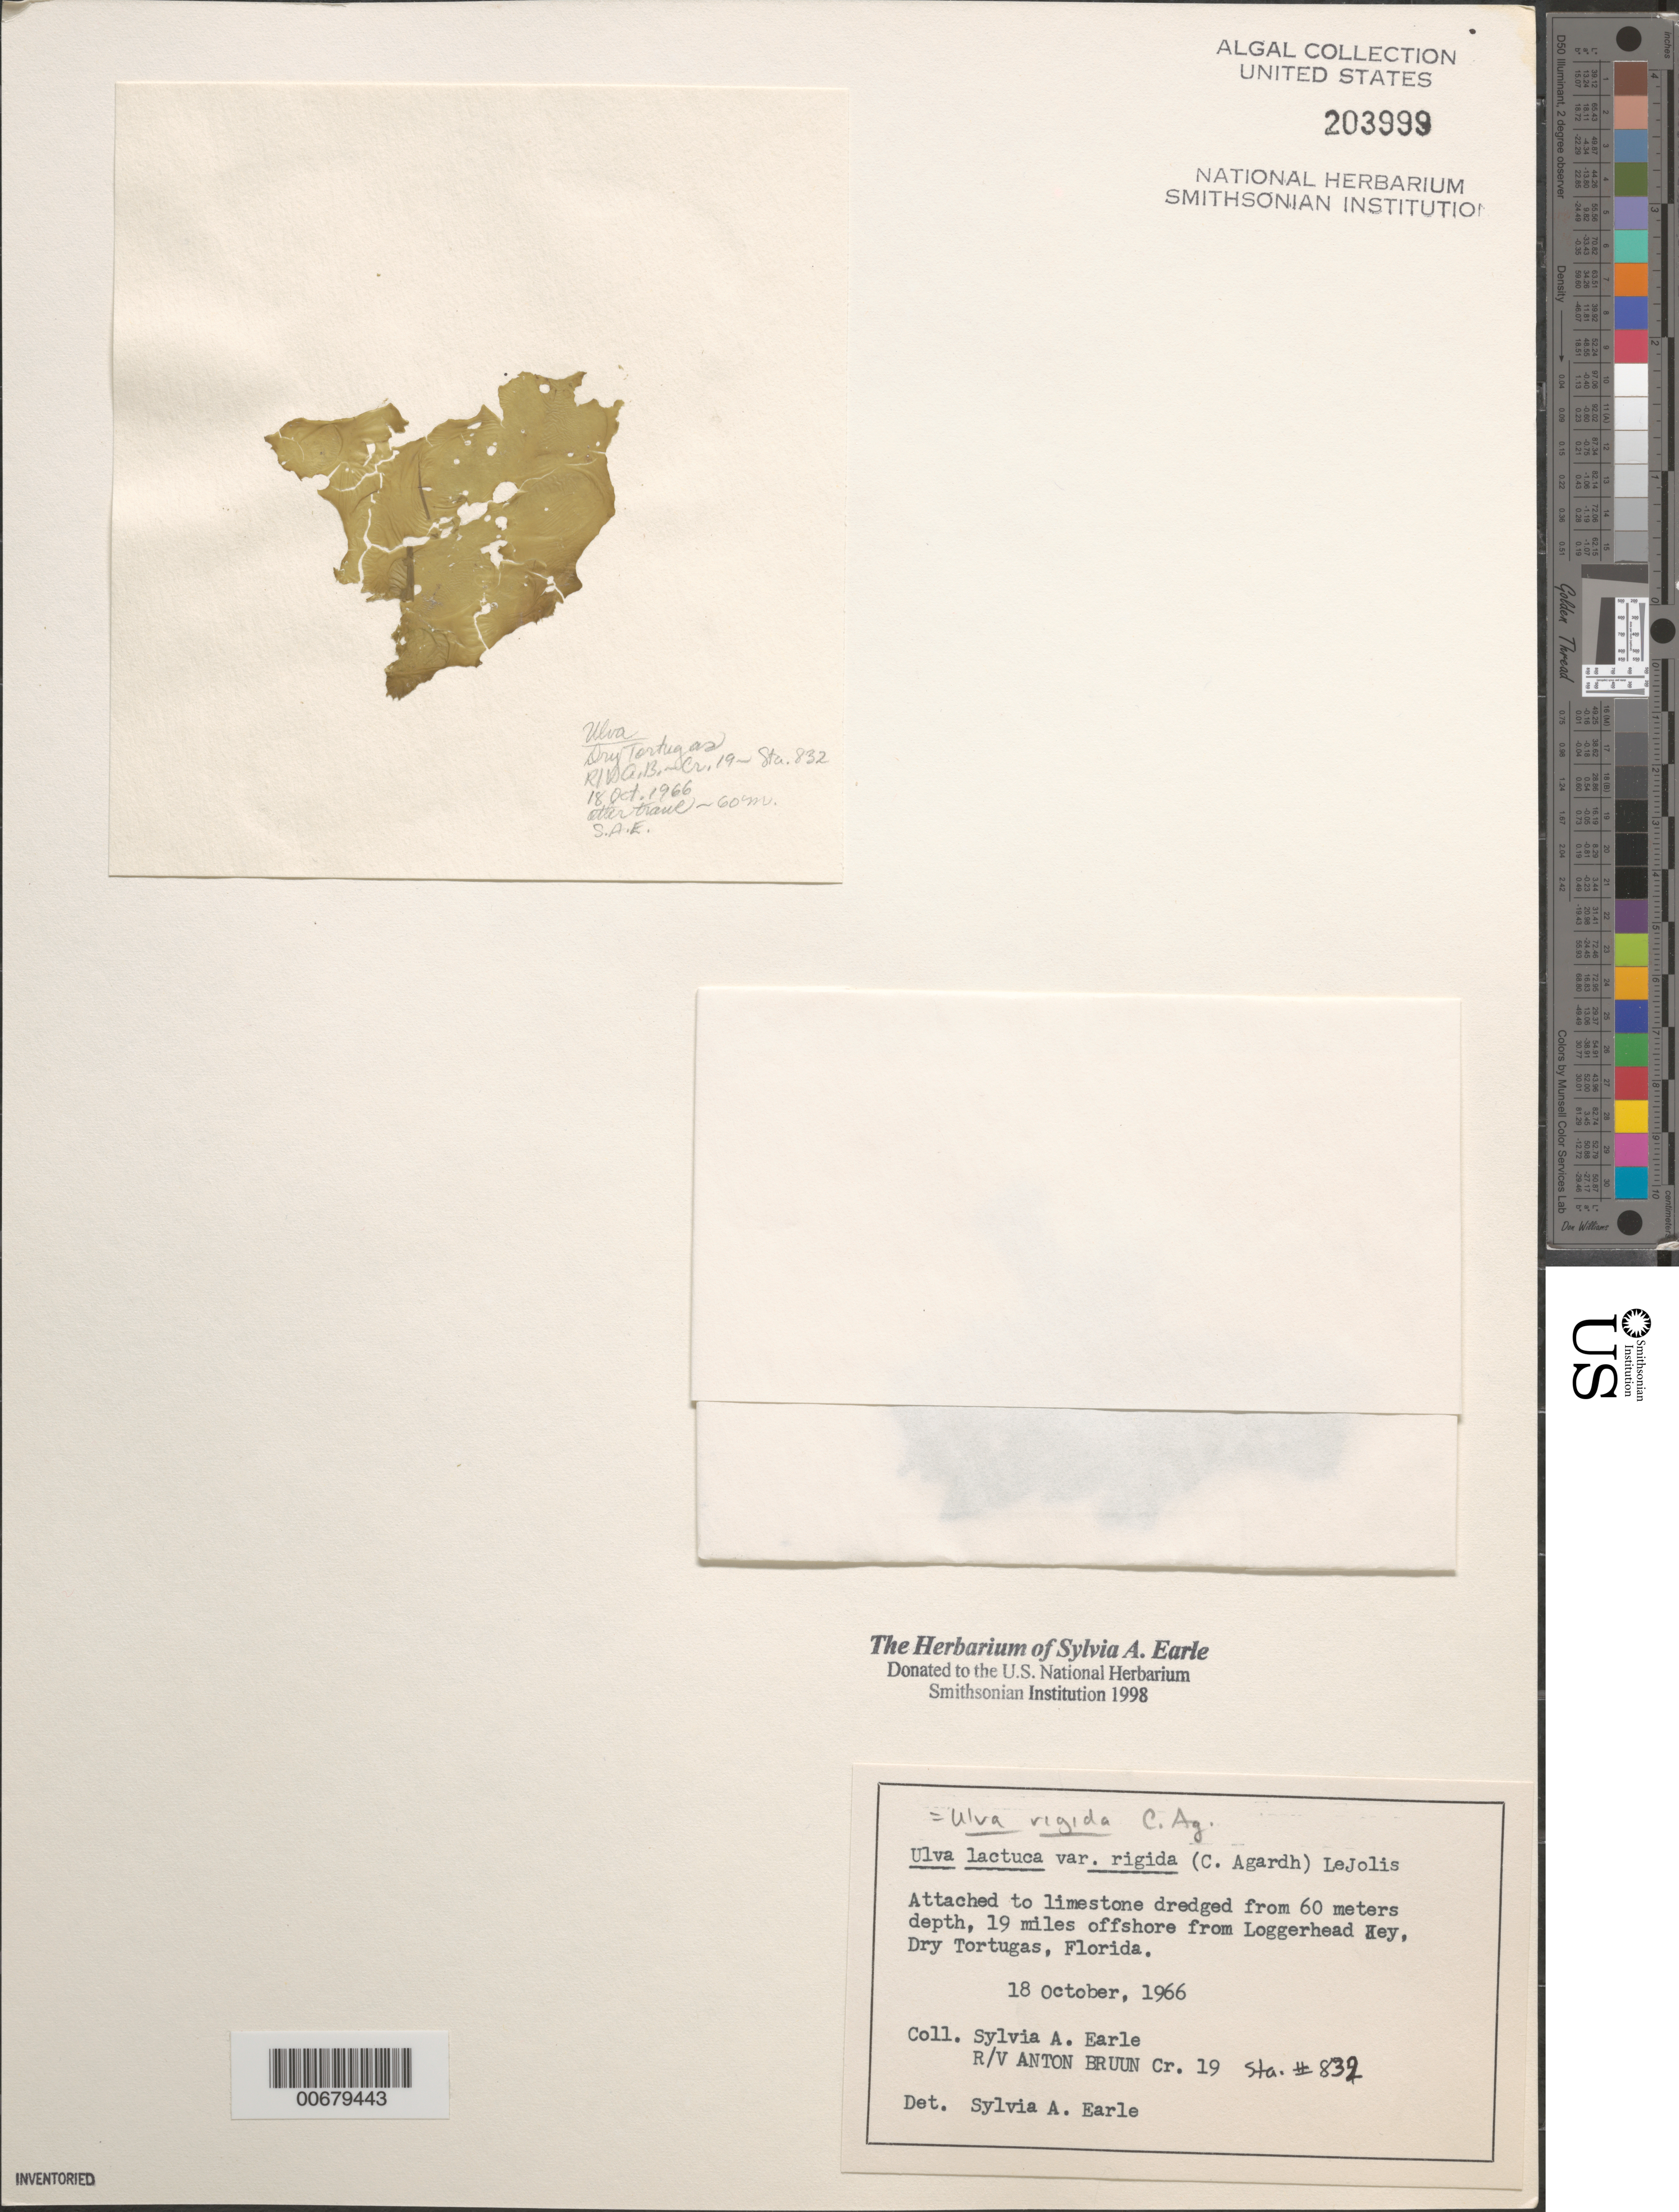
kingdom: Plantae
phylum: Chlorophyta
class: Ulvophyceae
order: Ulvales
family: Ulvaceae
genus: Ulva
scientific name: Ulva rigida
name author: C. Agardh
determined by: Earle, S. A.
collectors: S. A. Earle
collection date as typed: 18 Oct 1966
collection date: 1966-10-18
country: United States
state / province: Florida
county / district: Monroe County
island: Dry Tortugas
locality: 19 miles off Loggerhead Key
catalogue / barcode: US 203999